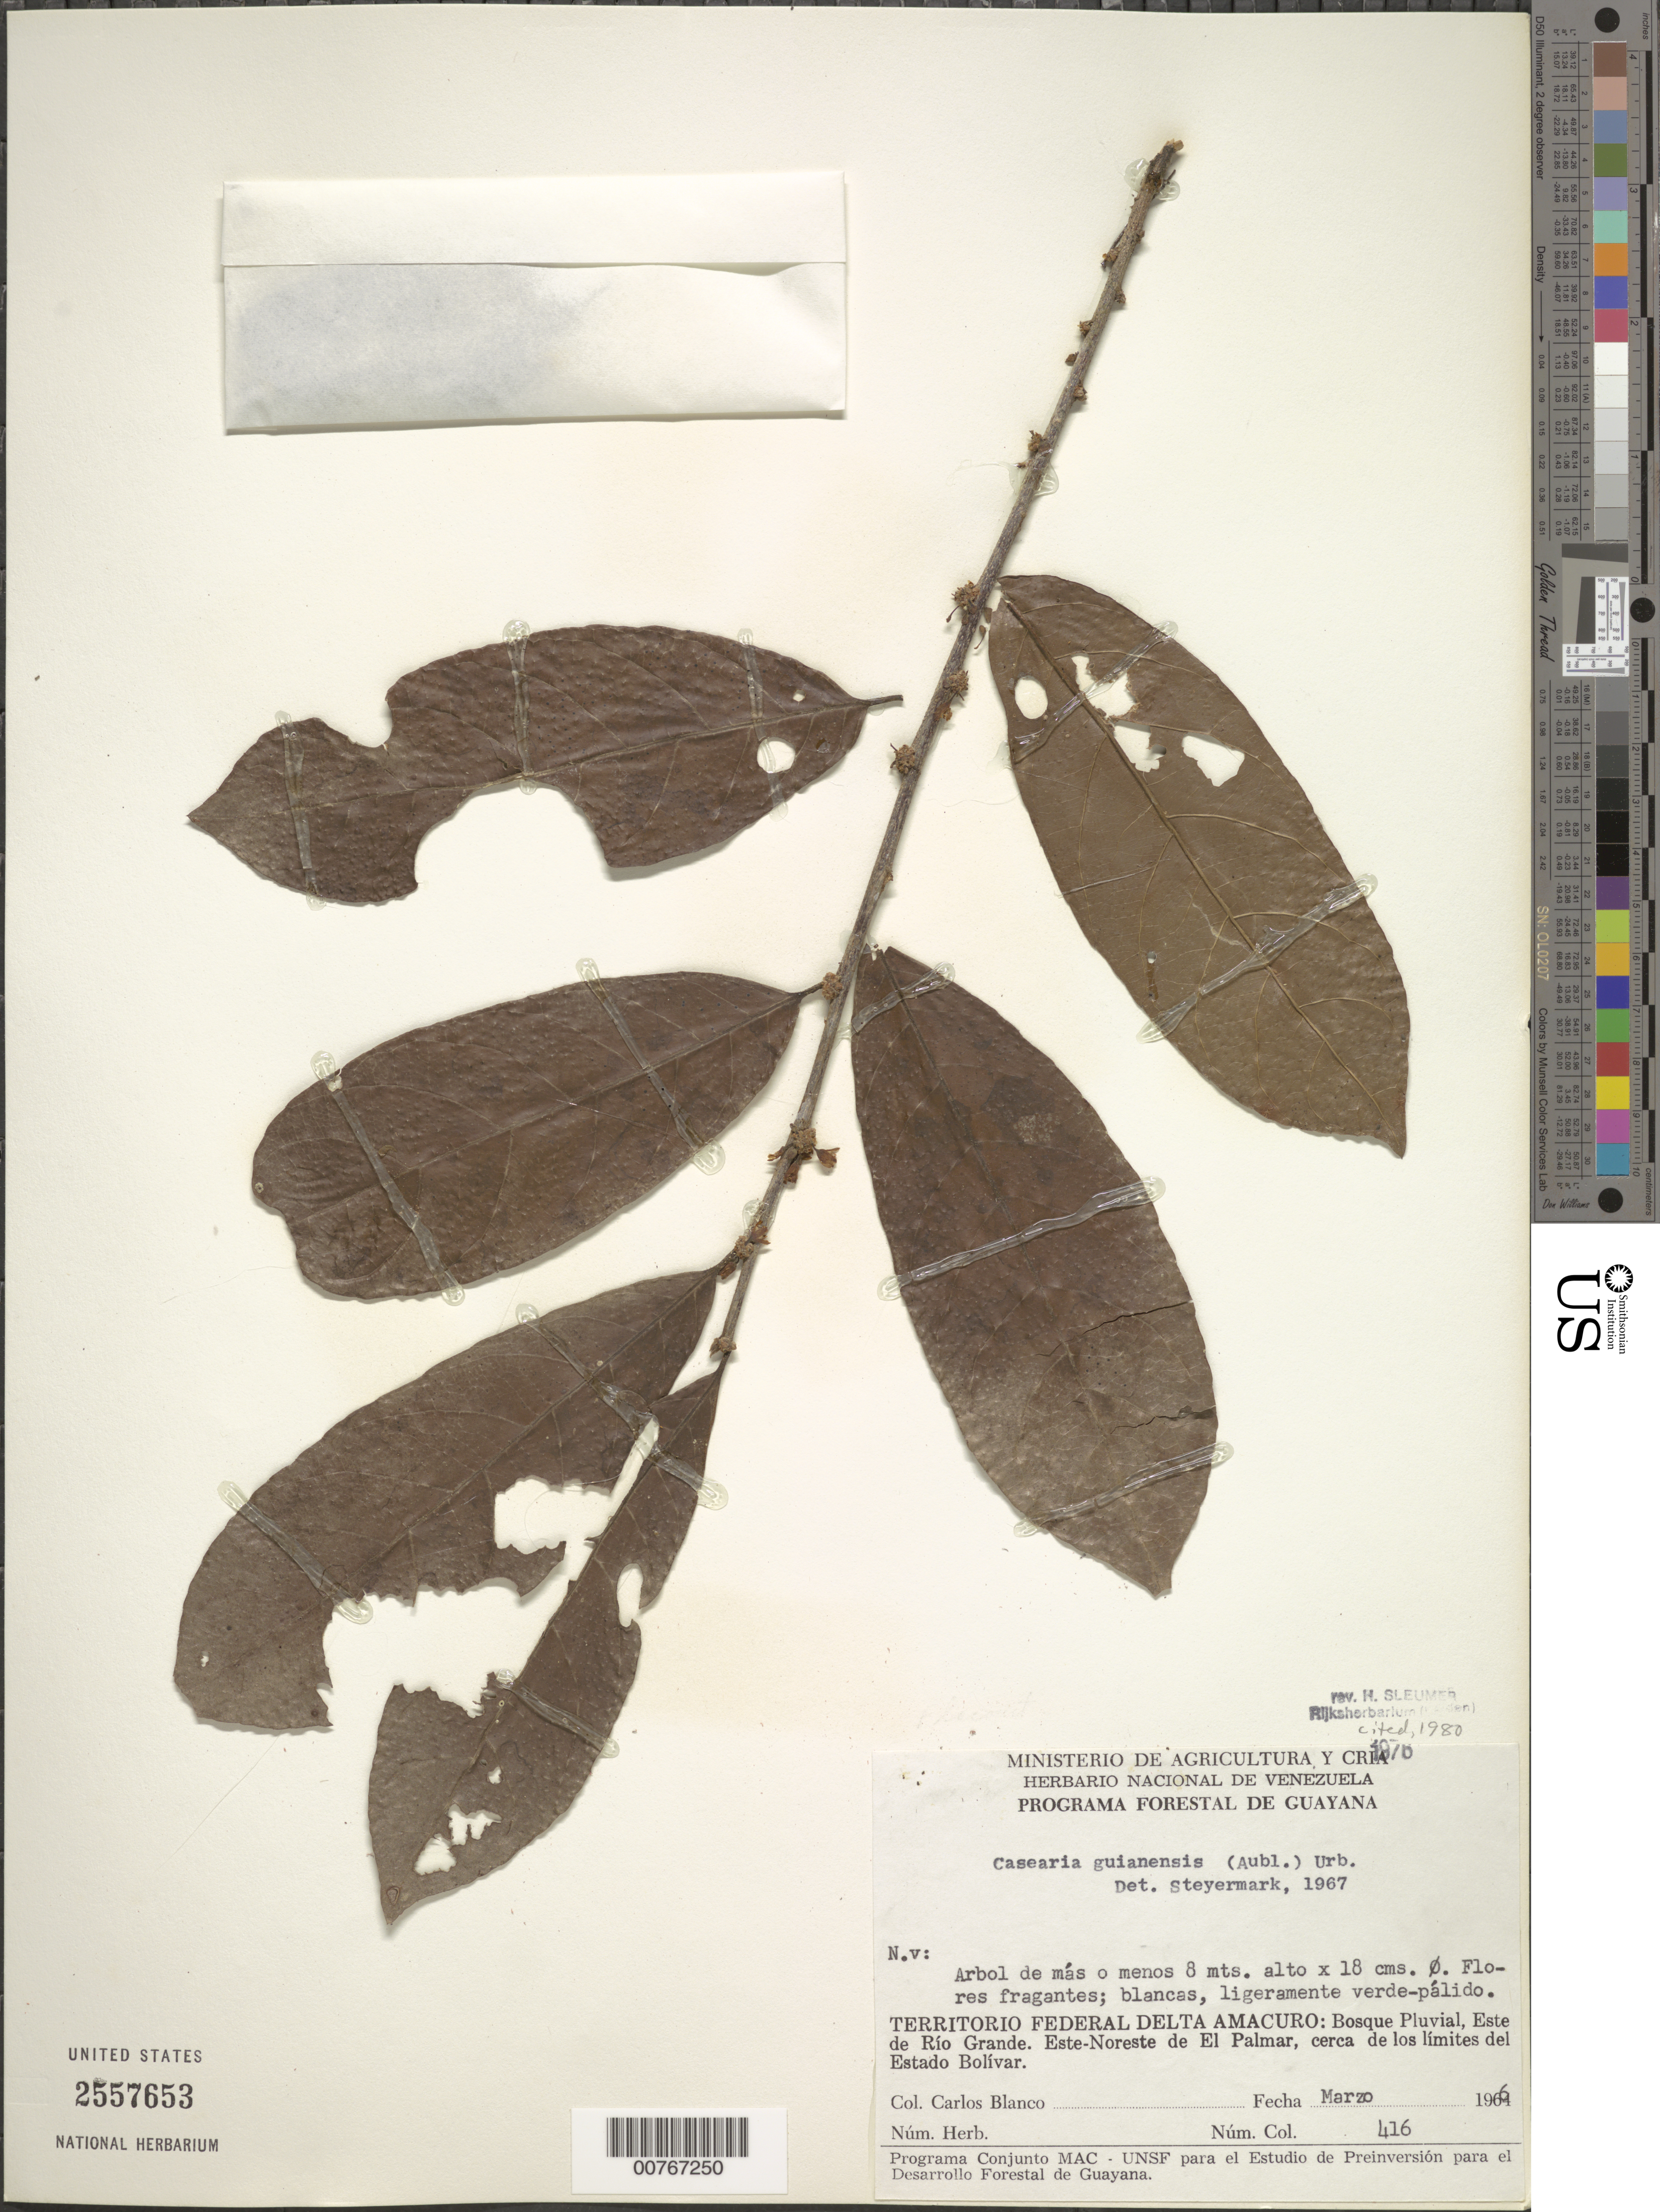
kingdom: Plantae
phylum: Tracheophyta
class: Magnoliopsida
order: Malpighiales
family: Salicaceae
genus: Casearia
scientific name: Casearia guianensis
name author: (Aubl.) Urb.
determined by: Sleumer, H. O.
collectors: C. A. Blanco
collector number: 416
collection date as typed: Mar-66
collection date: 1966-03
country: Venezuela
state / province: Delta Amacuro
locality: Río Grande, Este de; Este-Noreste de El Palmar, cerca de los limites del Estado Bolívar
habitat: Rainforest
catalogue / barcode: US 2557653